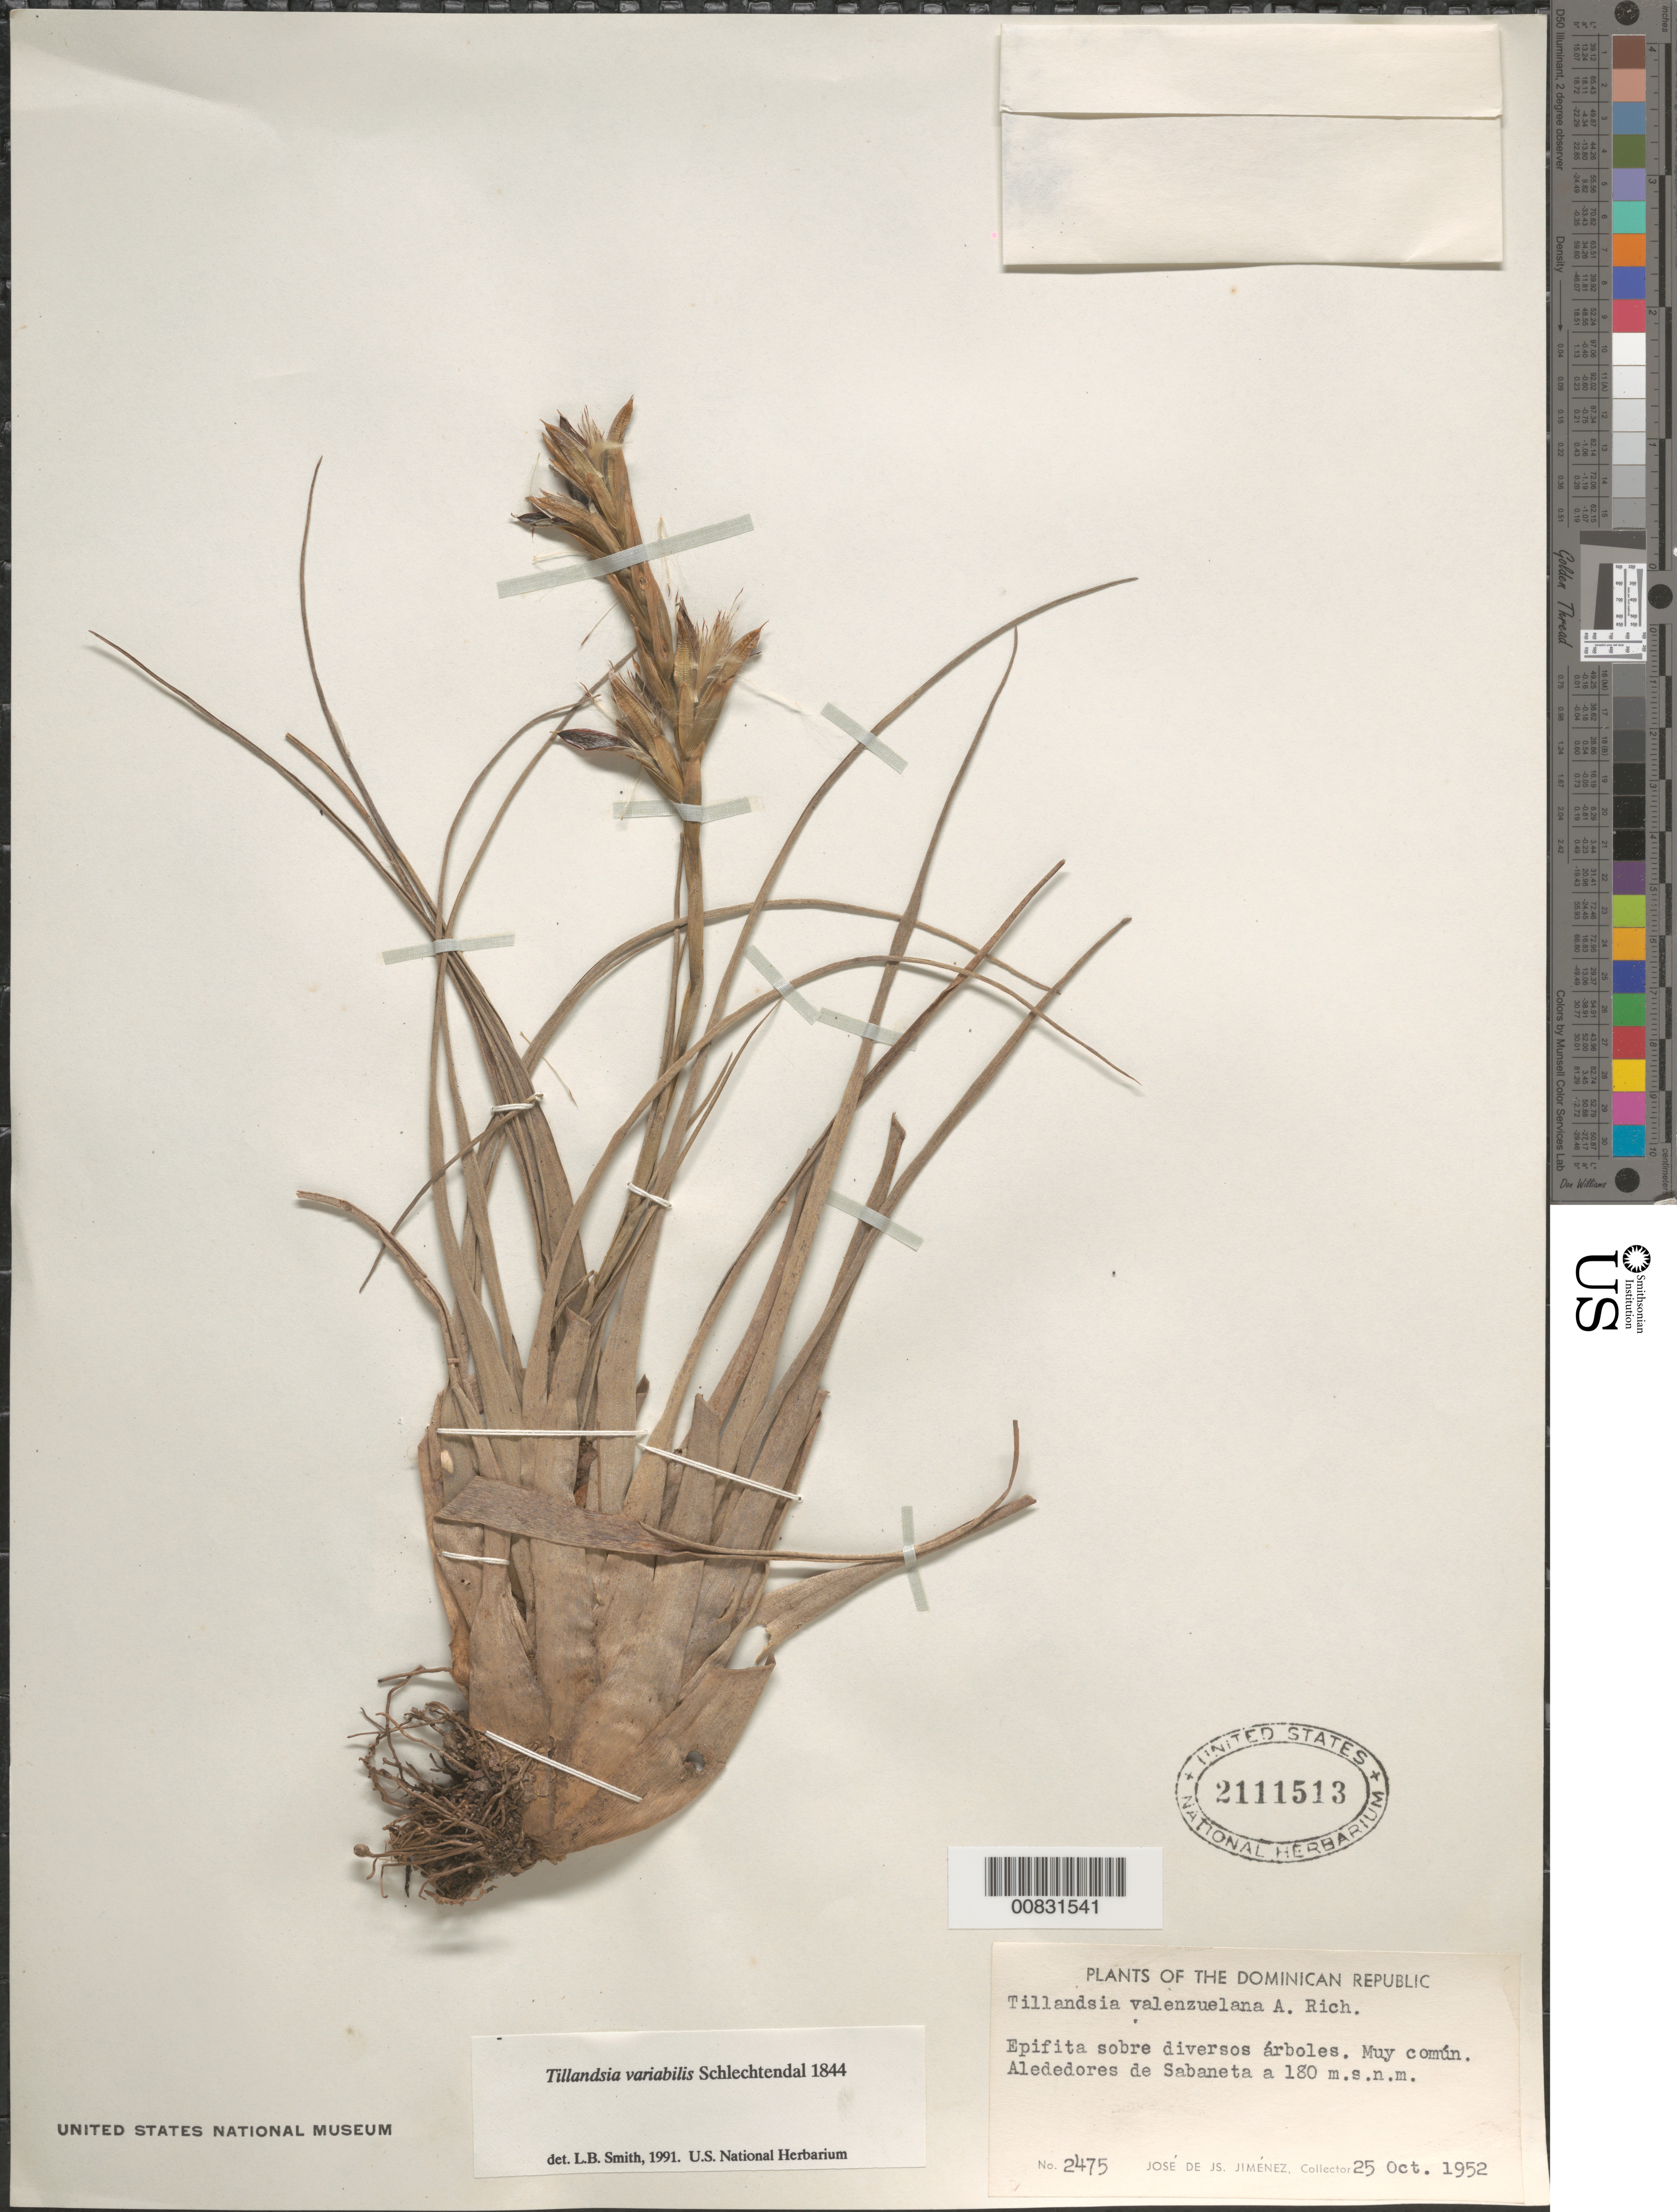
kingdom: Plantae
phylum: Tracheophyta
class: Liliopsida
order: Poales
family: Bromeliaceae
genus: Tillandsia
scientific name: Tillandsia variabilis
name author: Schltdl.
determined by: Smith, Lyman B., (US), NMNH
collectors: J. J. Jiménez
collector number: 2475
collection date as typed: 25 Oct 1952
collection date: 1952-10-25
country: Dominican Republic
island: Hispaniola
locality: Alrededores de Sabaneta.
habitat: Sobre diversos árboles.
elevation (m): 180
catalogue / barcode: US 2111513